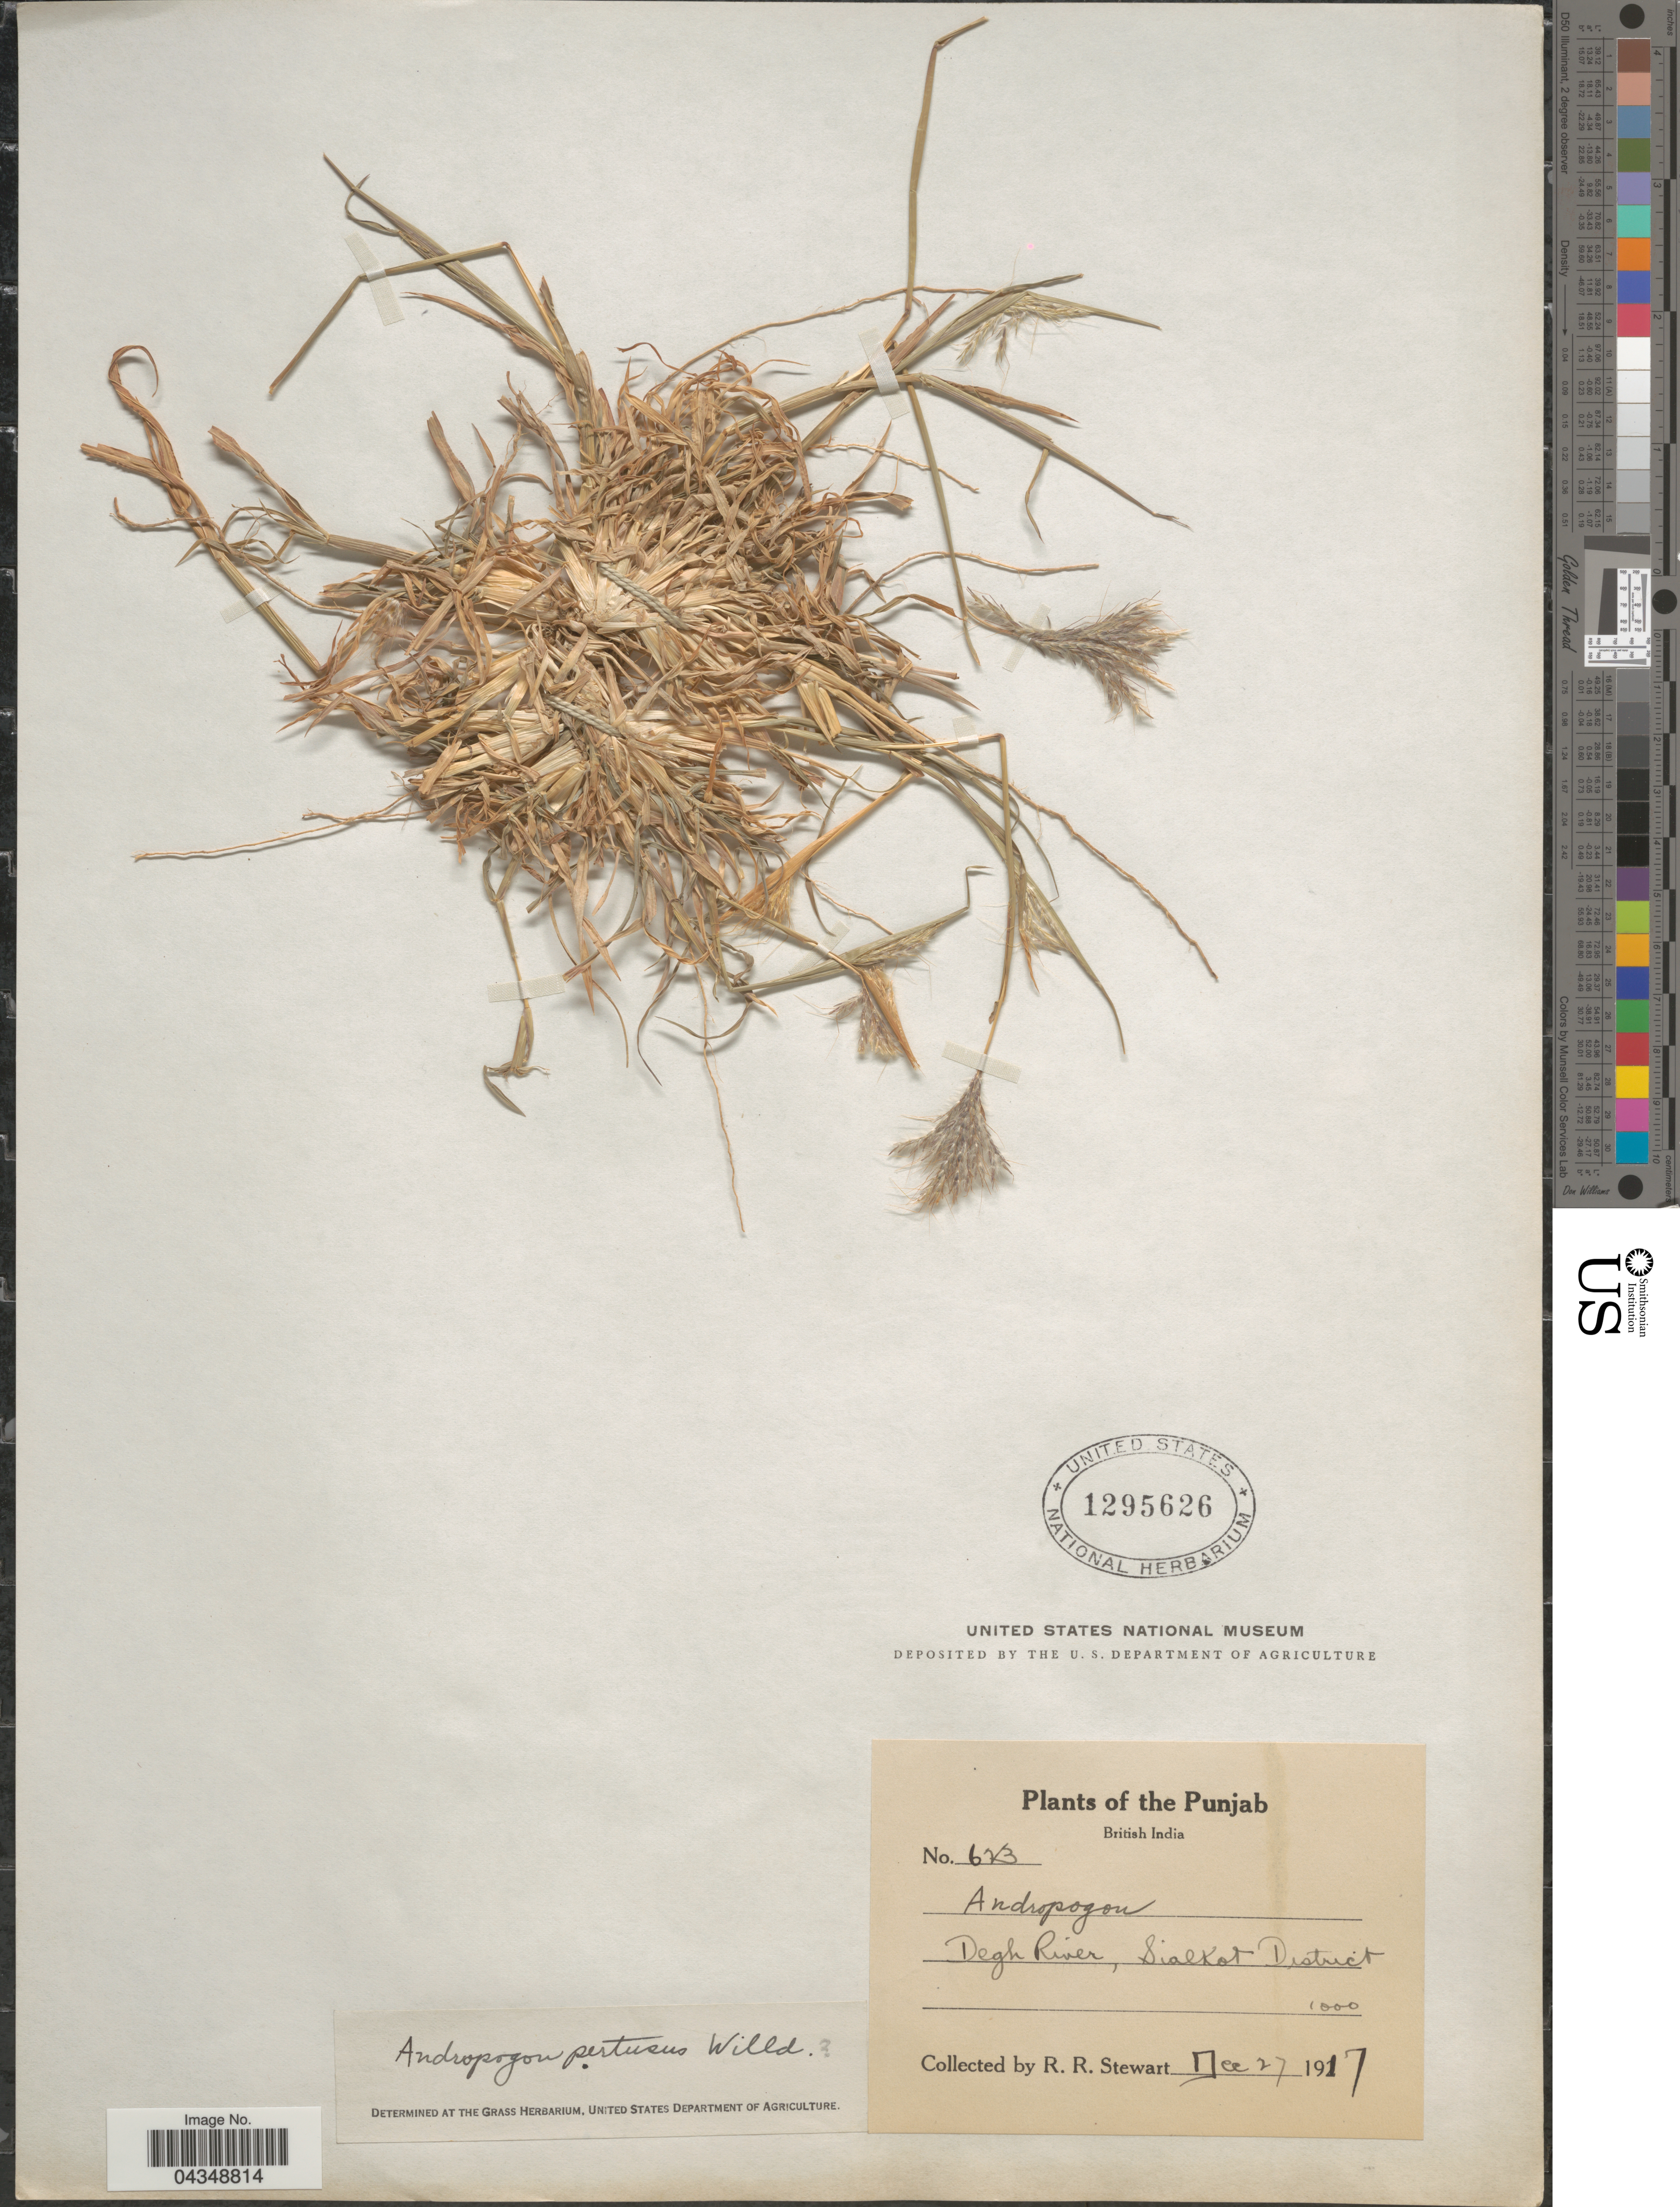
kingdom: Plantae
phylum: Tracheophyta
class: Liliopsida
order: Poales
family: Poaceae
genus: Bothriochloa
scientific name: Bothriochloa pertusa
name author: (L.) A. Camus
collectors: R. Stewart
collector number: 623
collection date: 1917-12-27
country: Pakistan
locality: The Punjab. British India. Degh River, Sialkot District.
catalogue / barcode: US 1295626